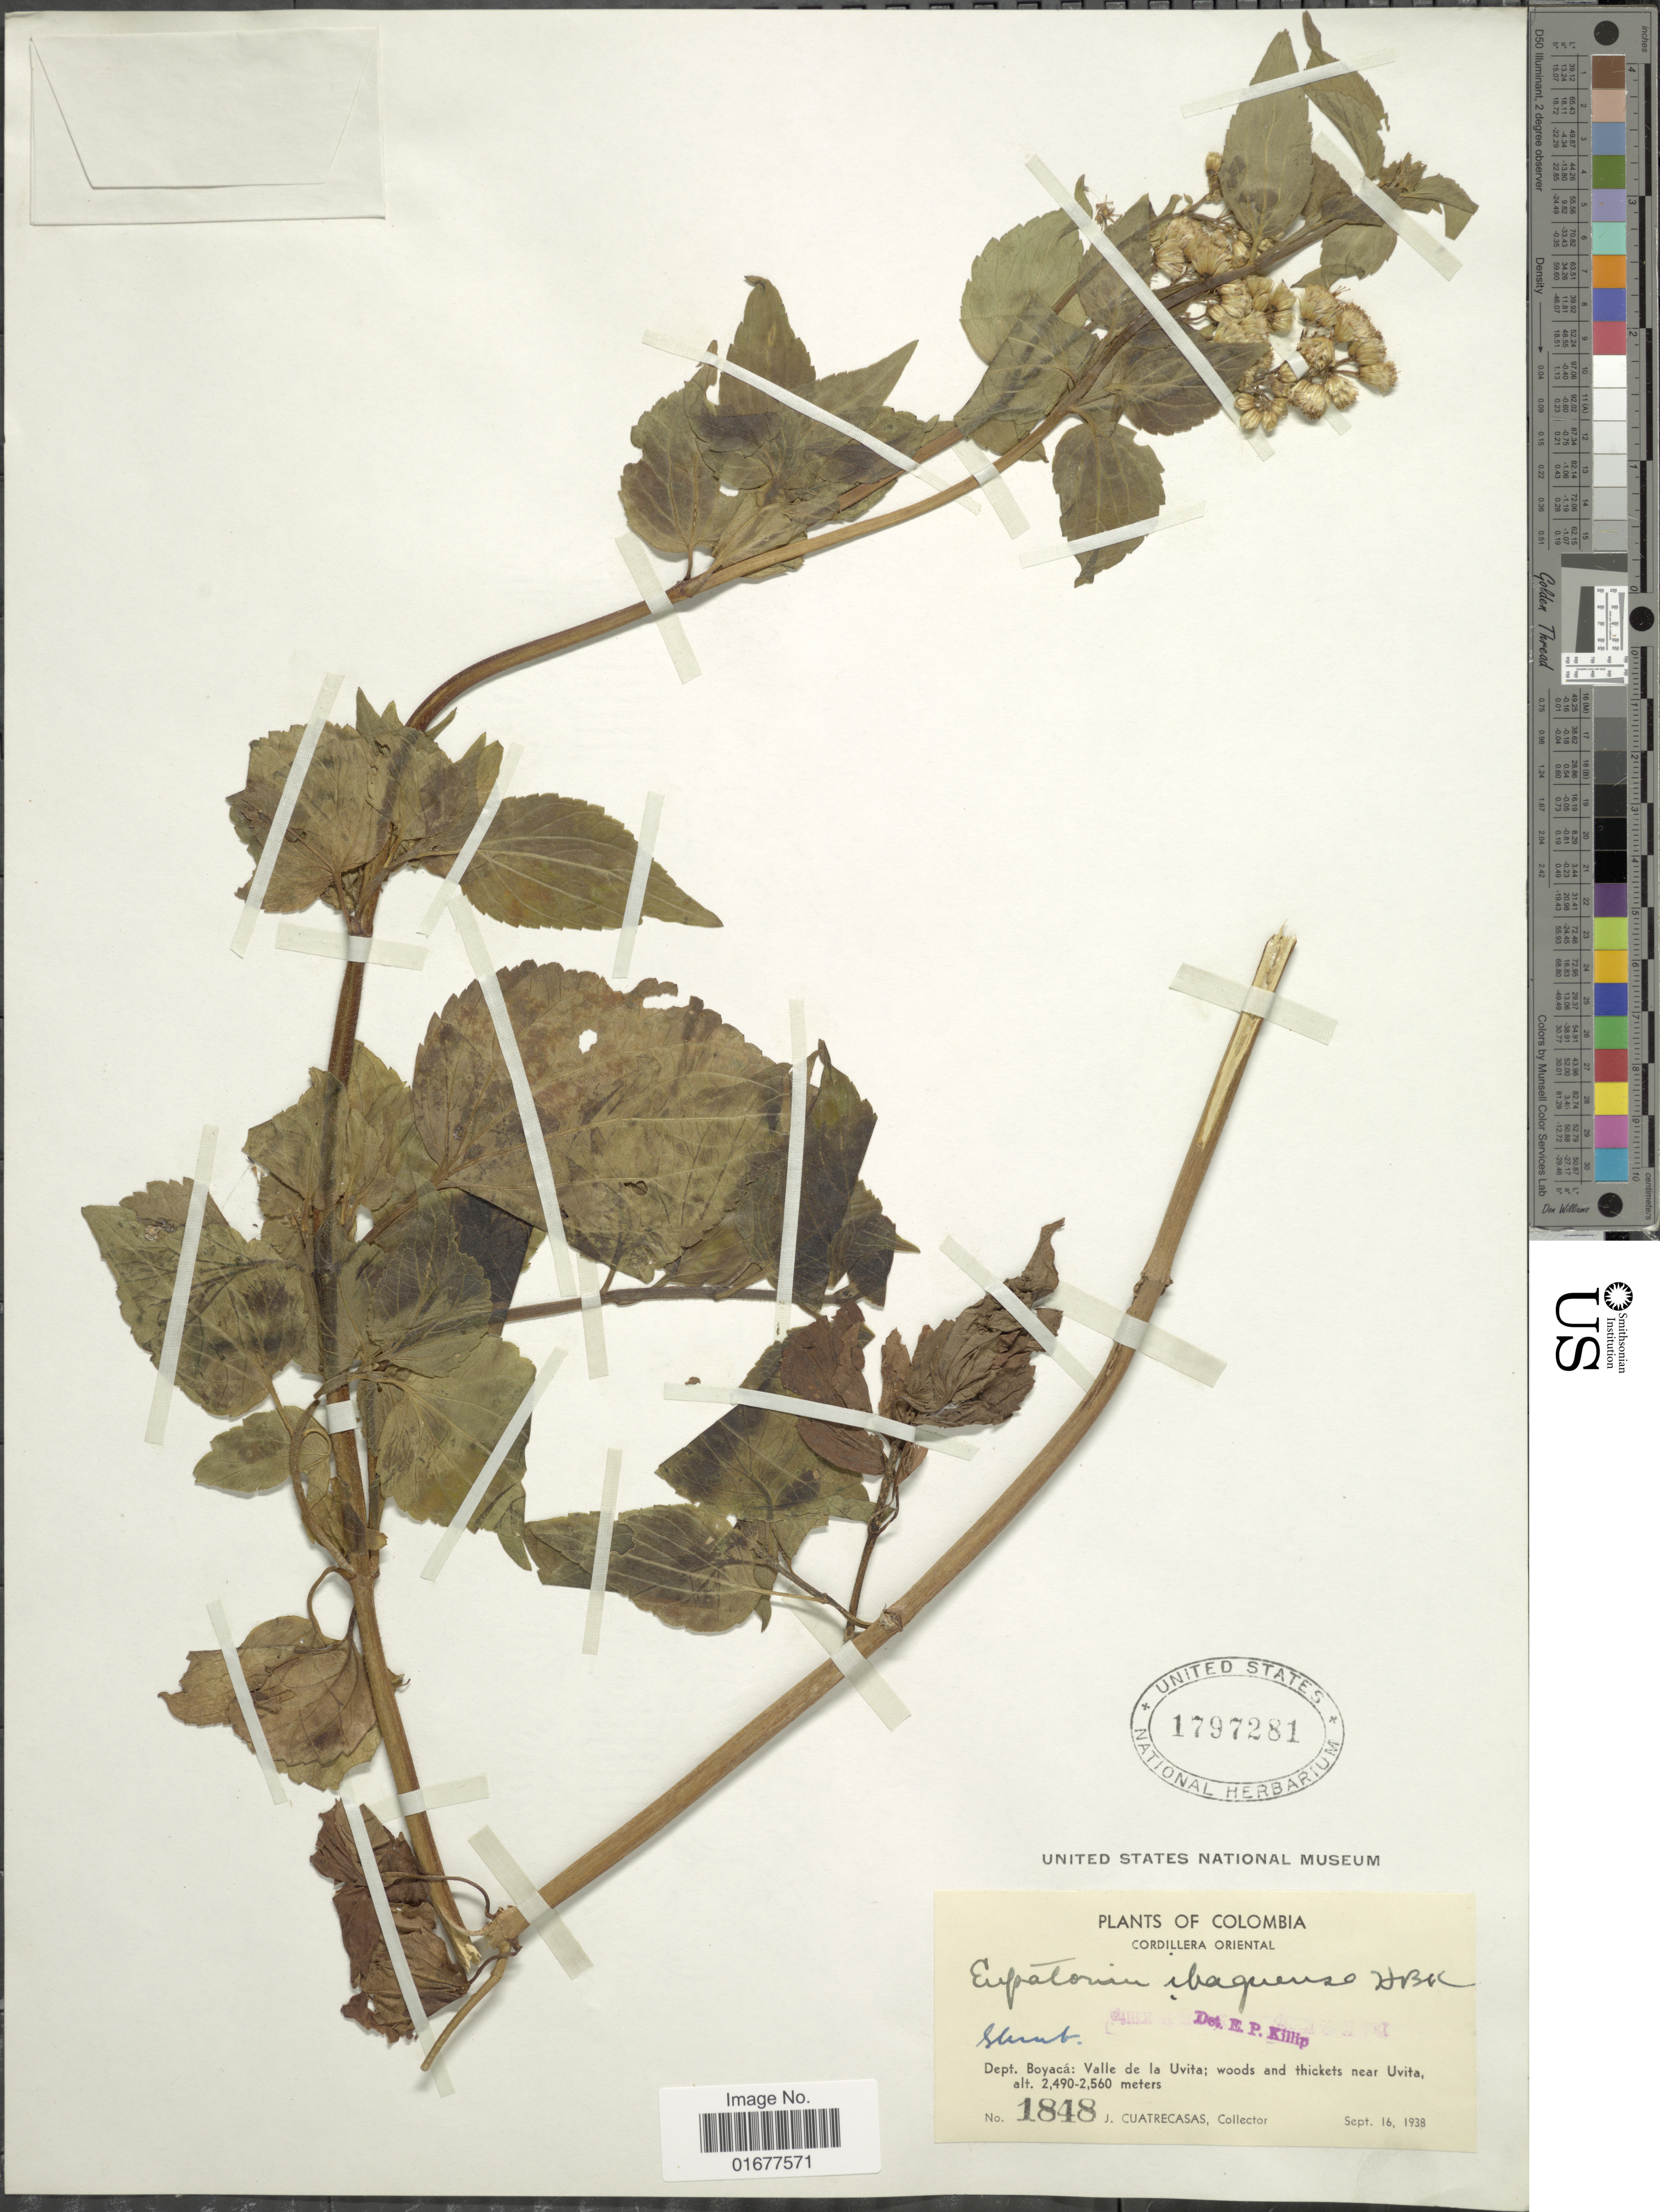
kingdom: Plantae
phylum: Tracheophyta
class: Magnoliopsida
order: Asterales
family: Asteraceae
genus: Ageratina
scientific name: Ageratina sodiroi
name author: (Hieron.) R.M. King & H. Rob.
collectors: J. Cuatrecasas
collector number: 1848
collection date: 1938-09-16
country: Colombia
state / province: Boyacá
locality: Valle de la Uvita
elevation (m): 2490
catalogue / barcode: US 1797281